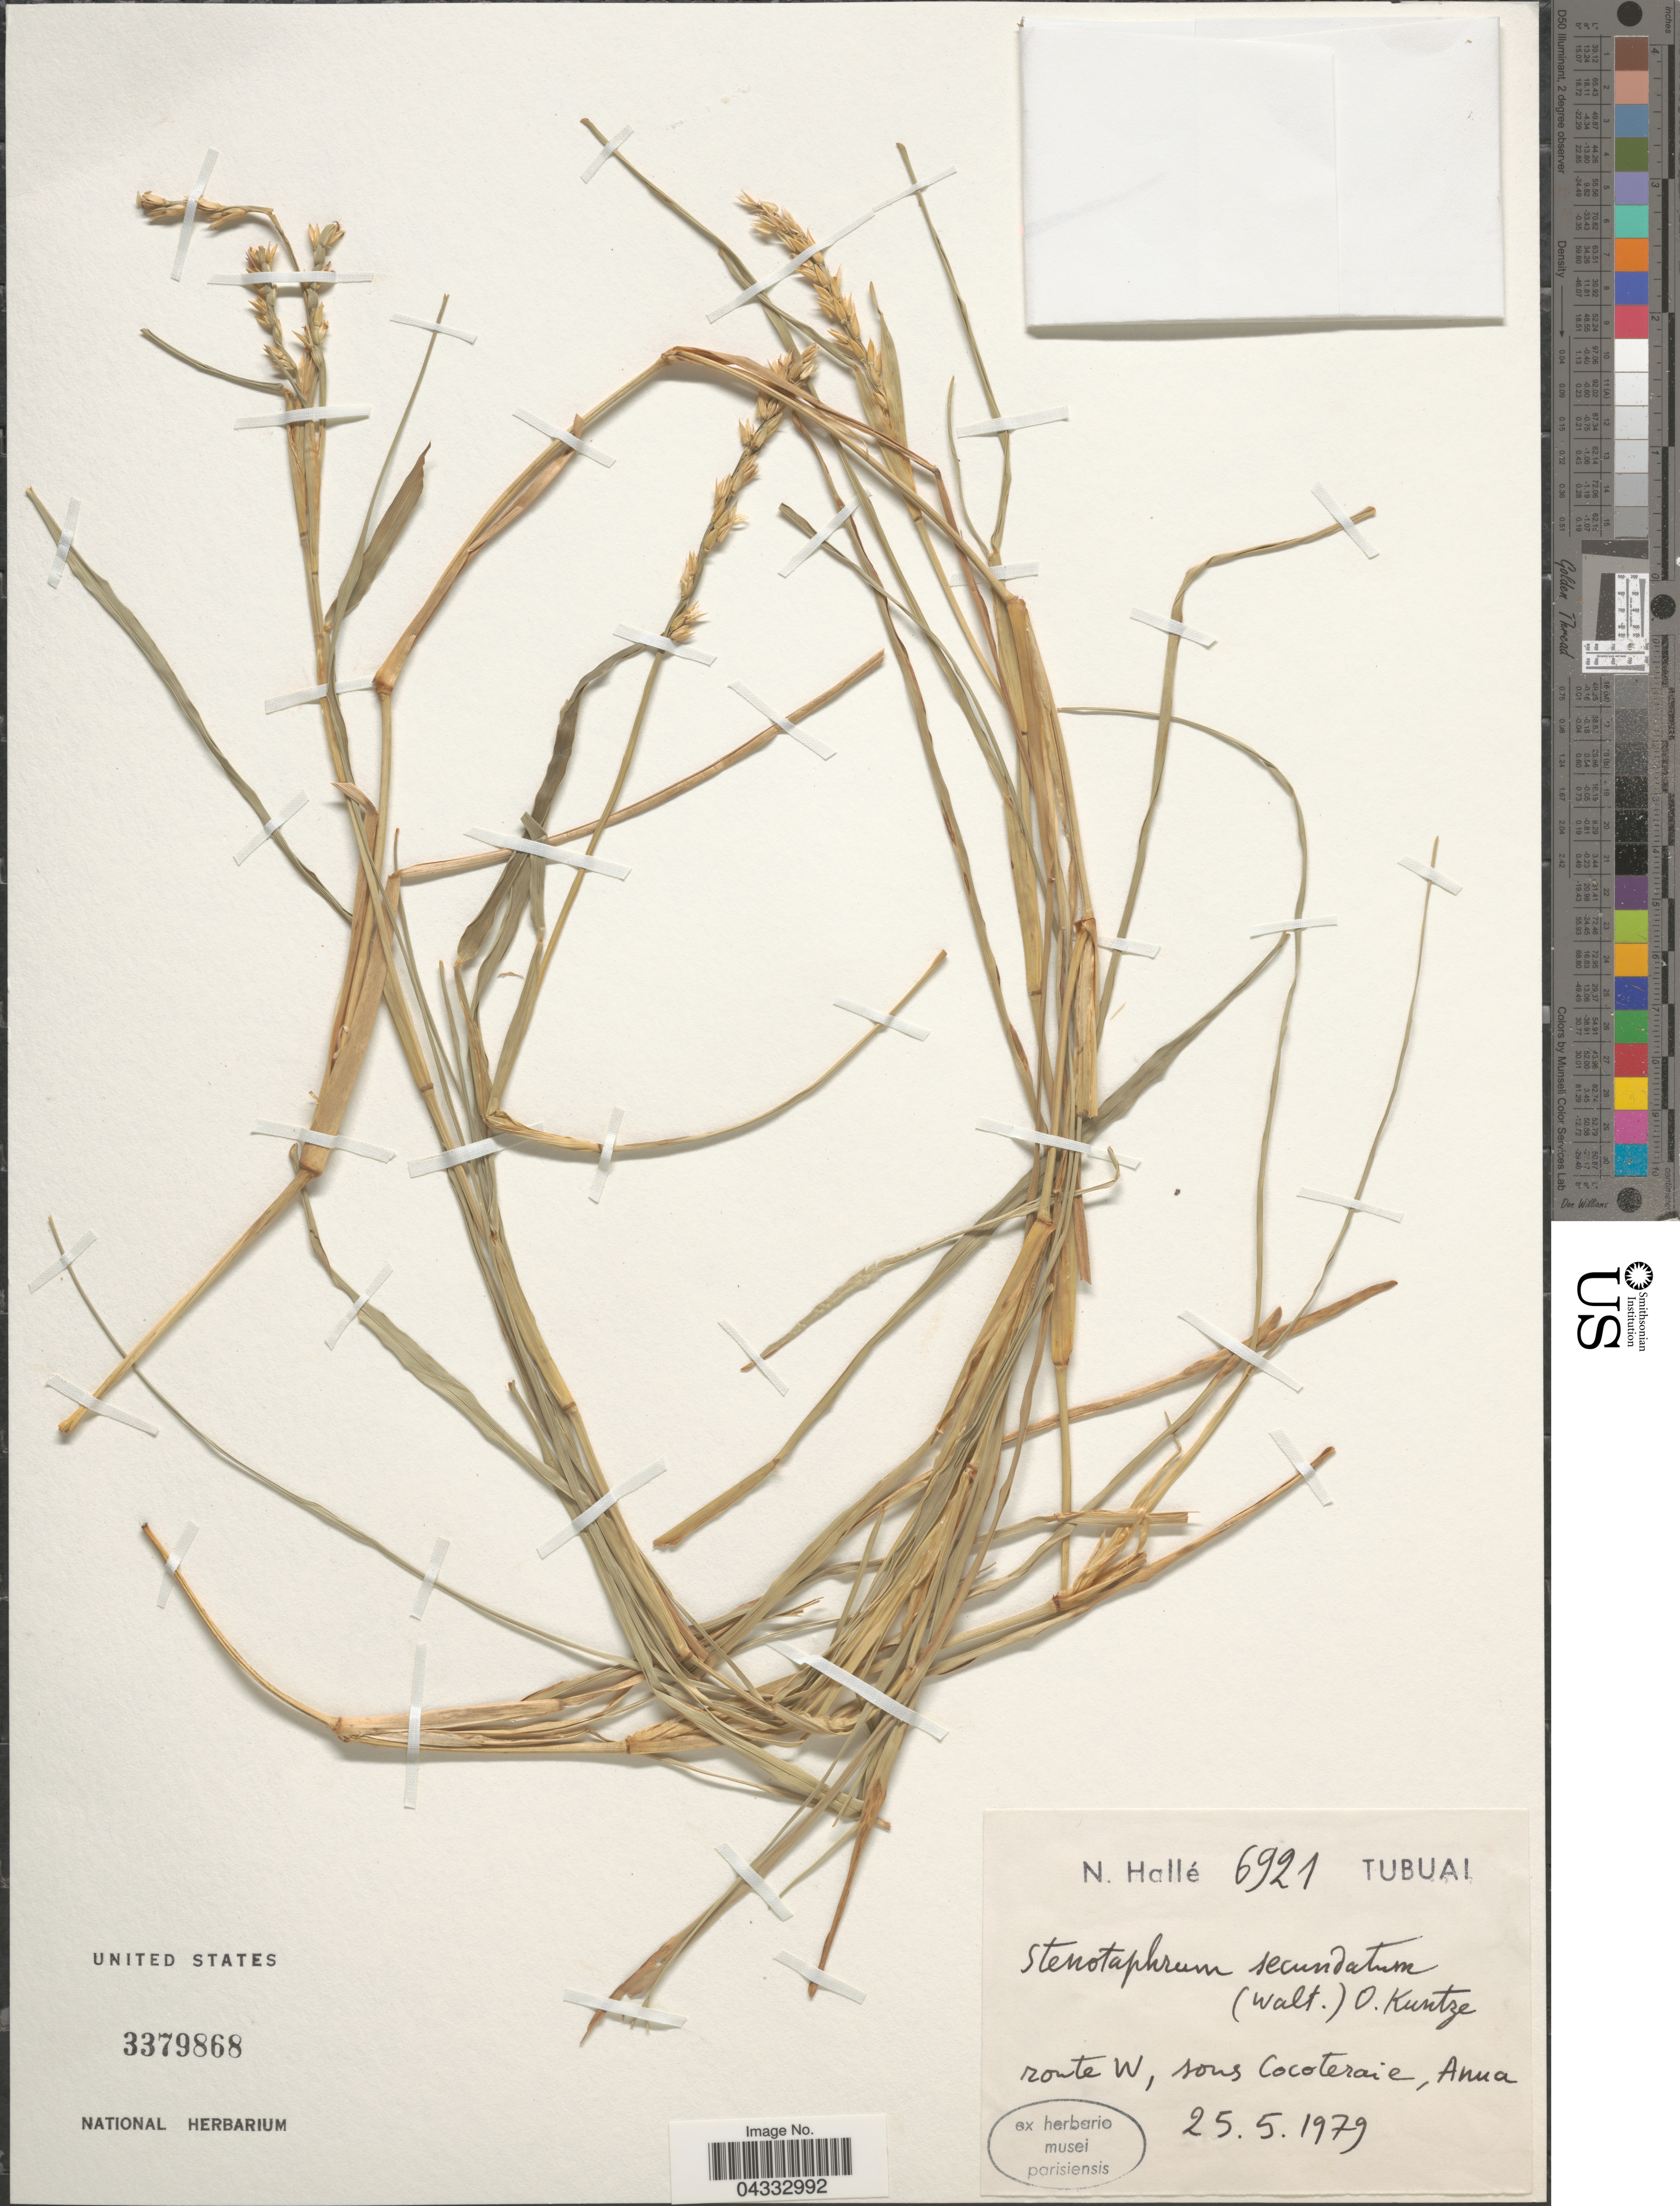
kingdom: Plantae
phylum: Tracheophyta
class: Liliopsida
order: Poales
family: Poaceae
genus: Stenotaphrum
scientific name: Stenotaphrum secundatum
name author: (Walter) Kuntze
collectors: N. Hallé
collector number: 6921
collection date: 1979-05-25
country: French Polynesia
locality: Tubuai. Route W, sous Cocoteraie, Anua.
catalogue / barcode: US 3379868